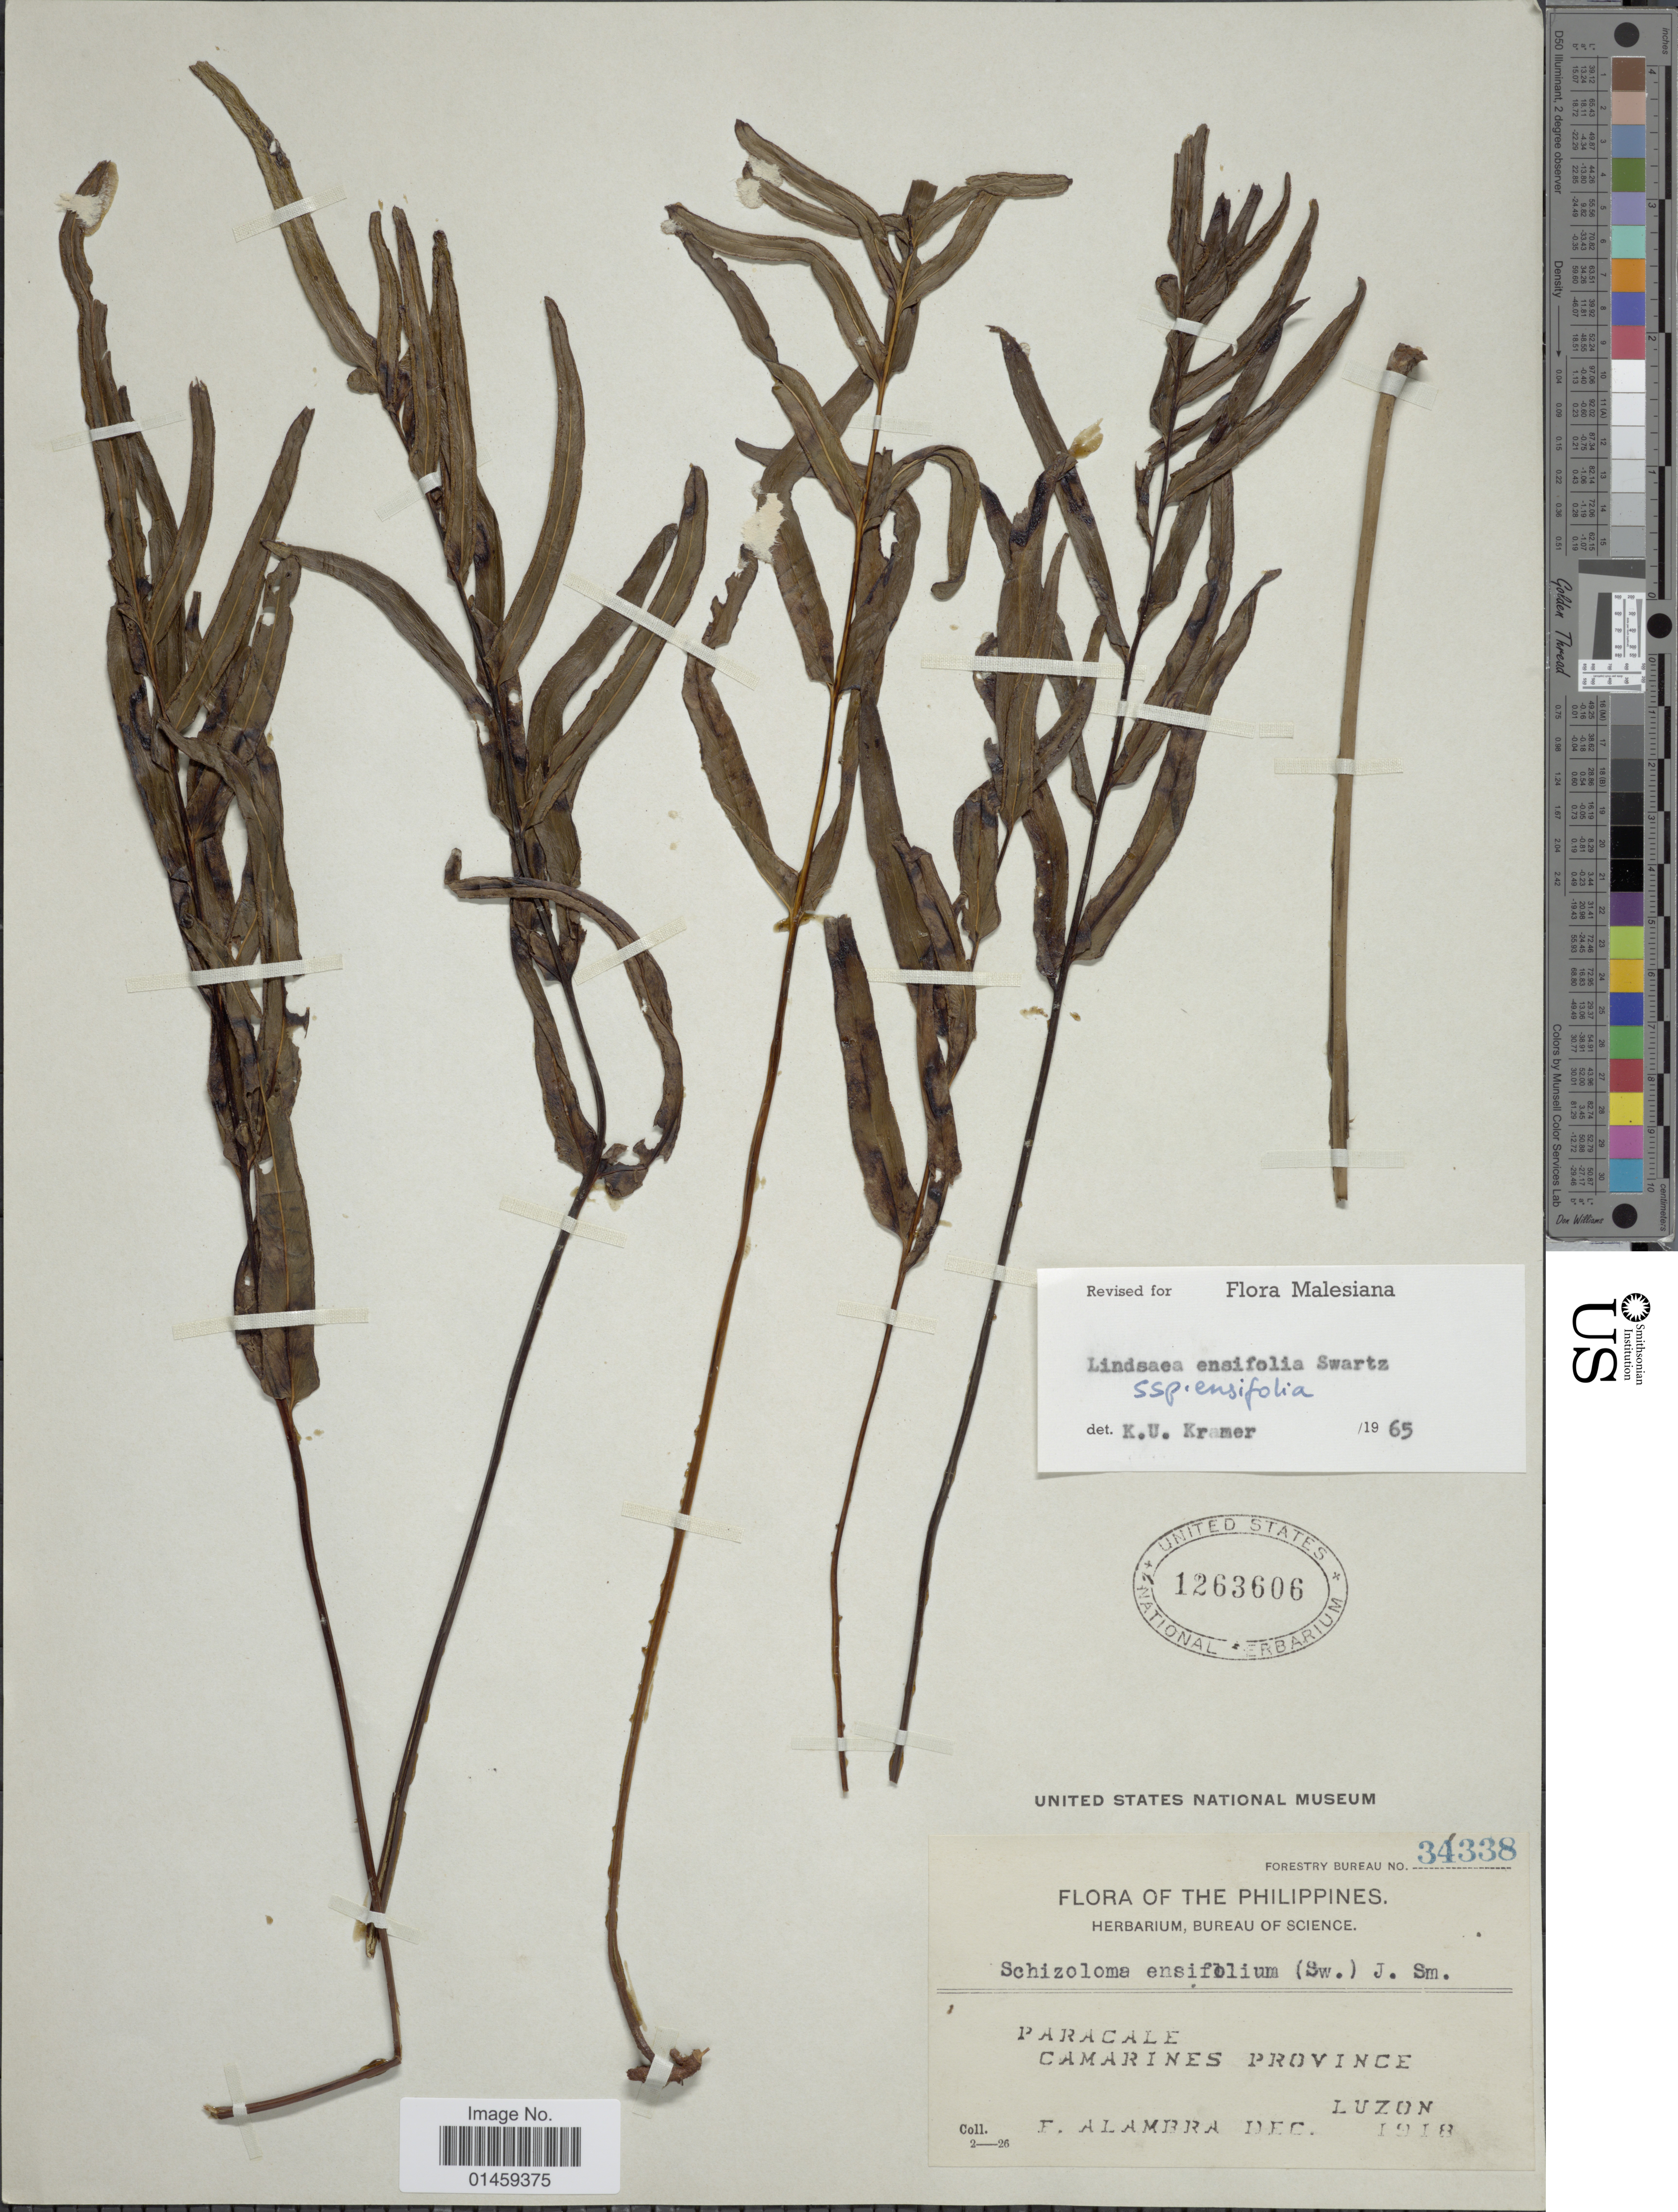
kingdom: Plantae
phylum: Tracheophyta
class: Polypodiopsida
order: Polypodiales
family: Lindsaeaceae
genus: Lindsaea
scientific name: Lindsaea ensifolia subsp. ensifolia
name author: Sw.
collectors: F. Alambra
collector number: Forestry Bureau 34338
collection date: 1918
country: Philippines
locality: Paracale. Camarines Province. Luzon.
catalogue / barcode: US 1263606